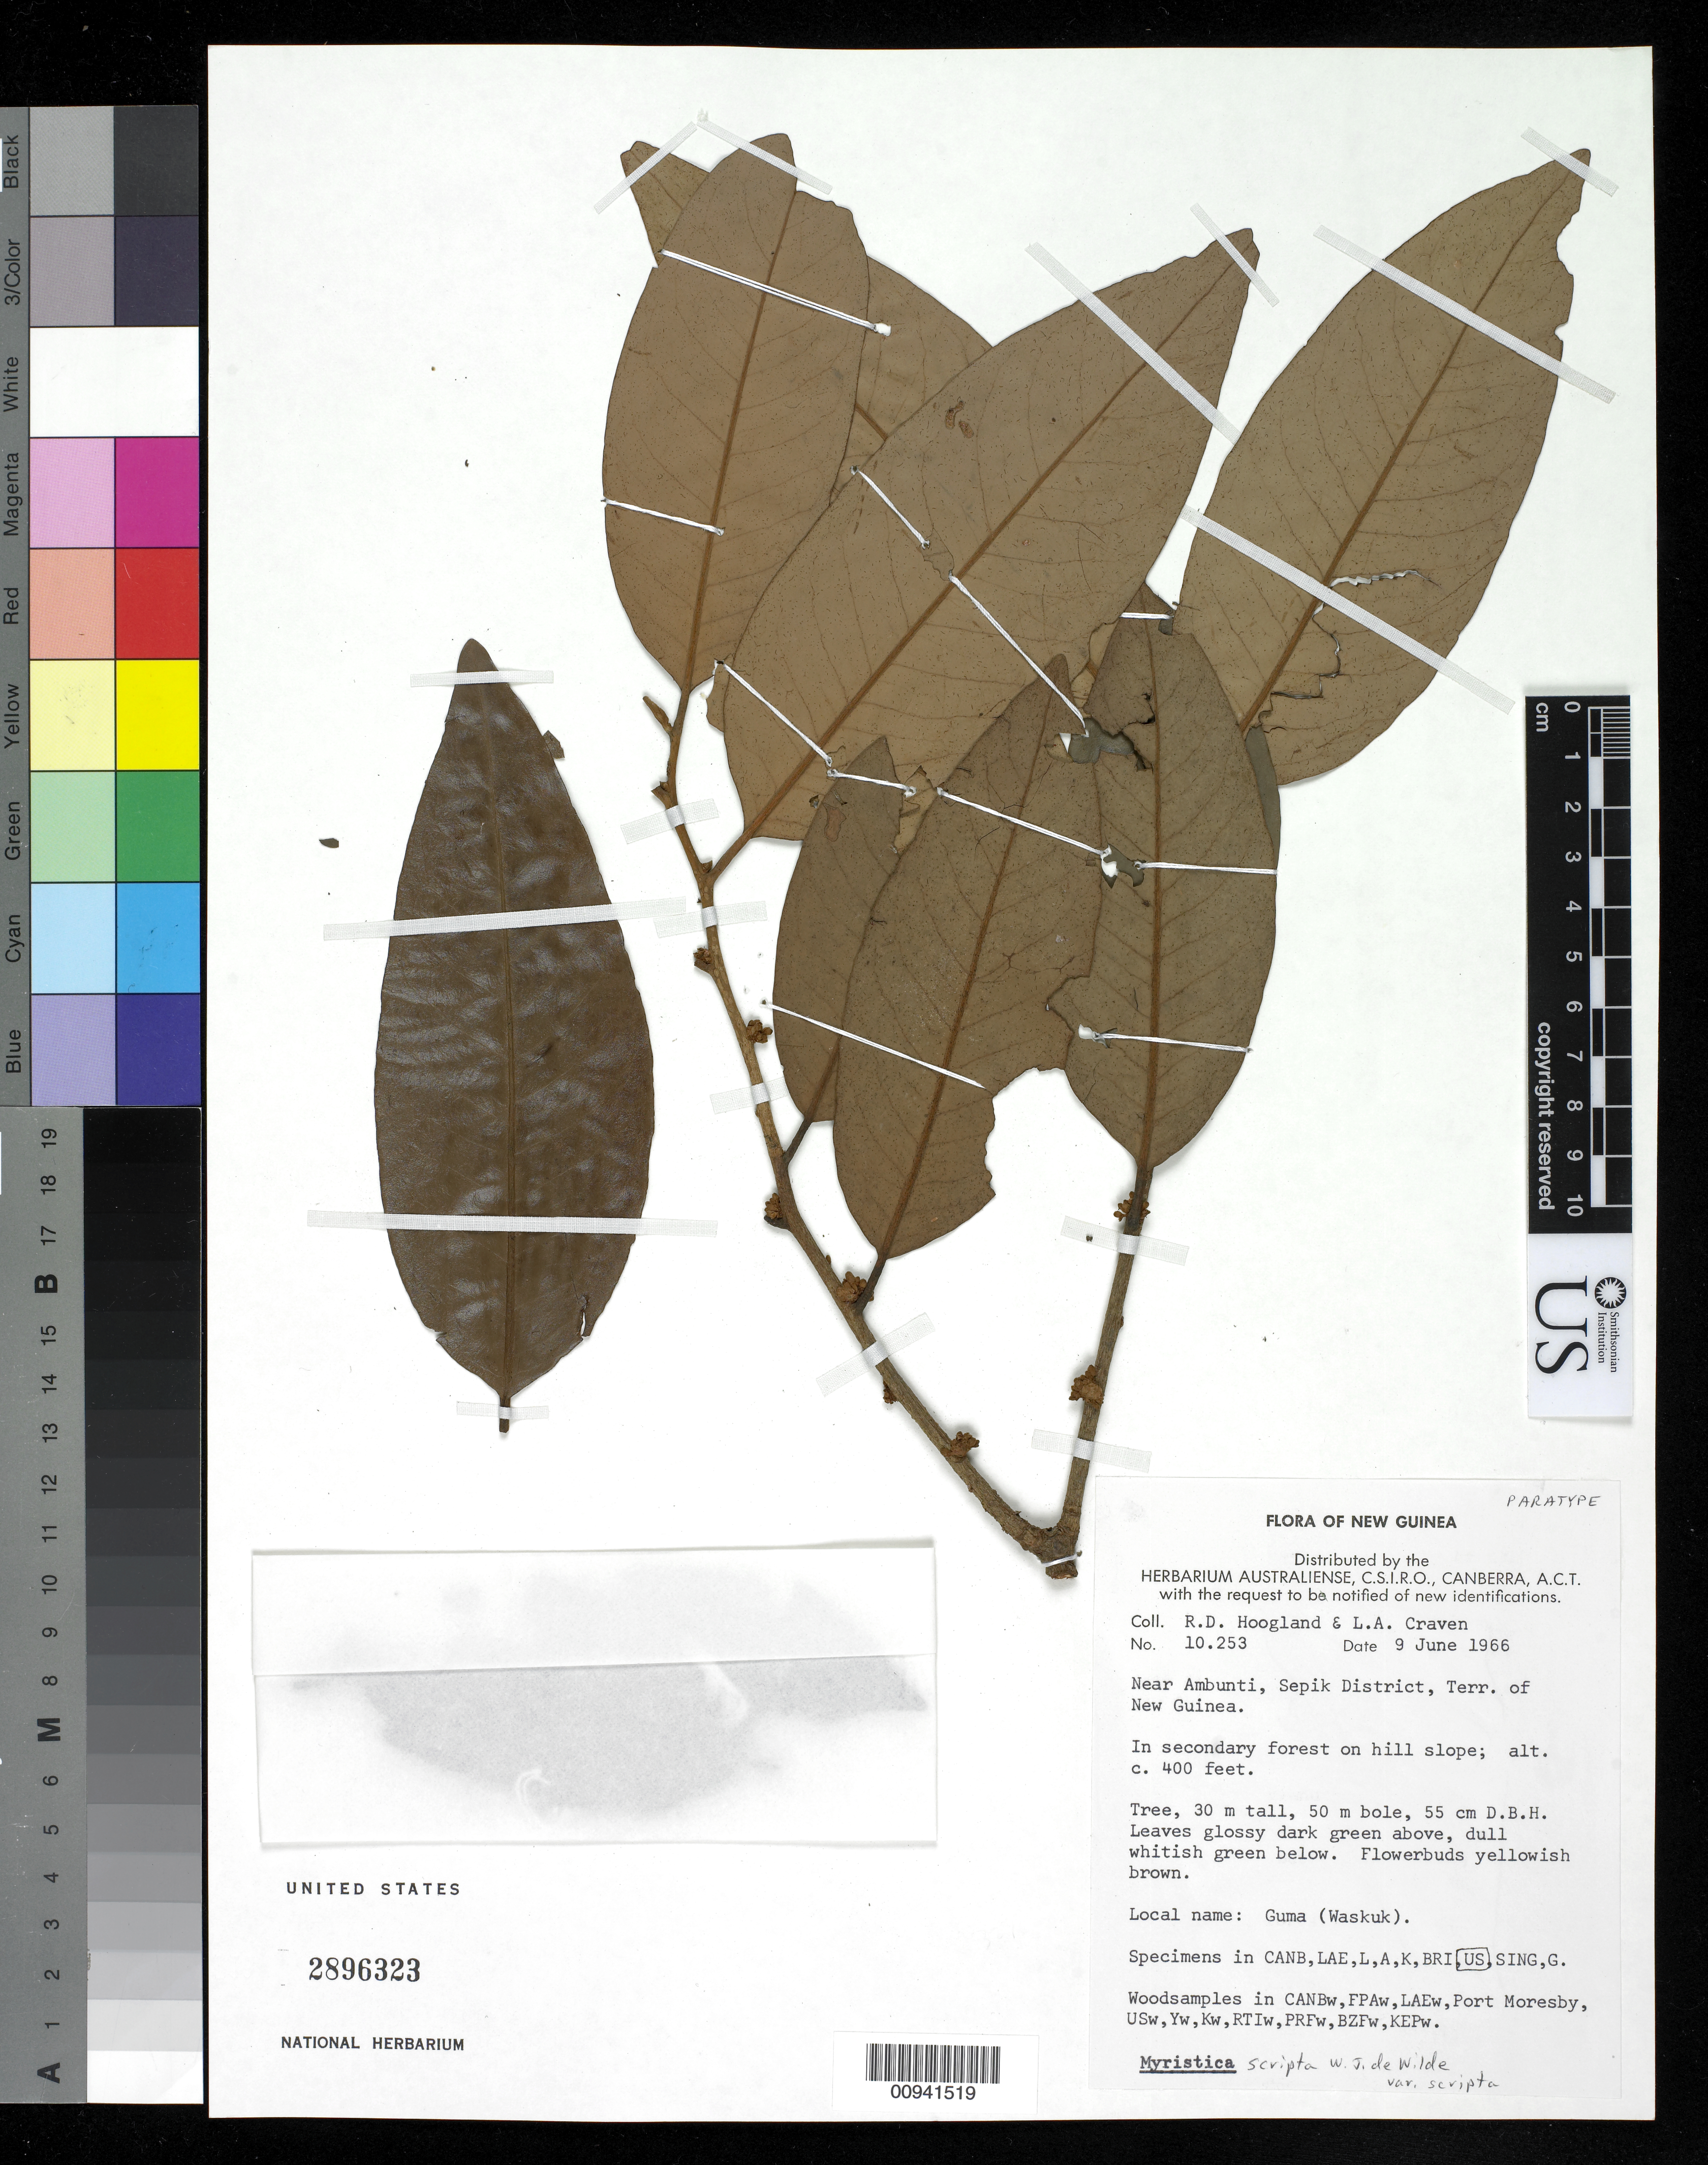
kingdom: Plantae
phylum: Tracheophyta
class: Magnoliopsida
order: Magnoliales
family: Myristicaceae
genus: Myristica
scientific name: Myristica scripta var. scripta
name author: W.J. de Wilde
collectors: R. D. Hoogland & L. A. Craven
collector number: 10253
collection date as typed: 09 Jun 1966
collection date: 1966-06-09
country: Papua New Guinea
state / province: East Sepik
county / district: Ambunti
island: New Guinea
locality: Near Ambunti, Sepik District.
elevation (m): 122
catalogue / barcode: US 2896323